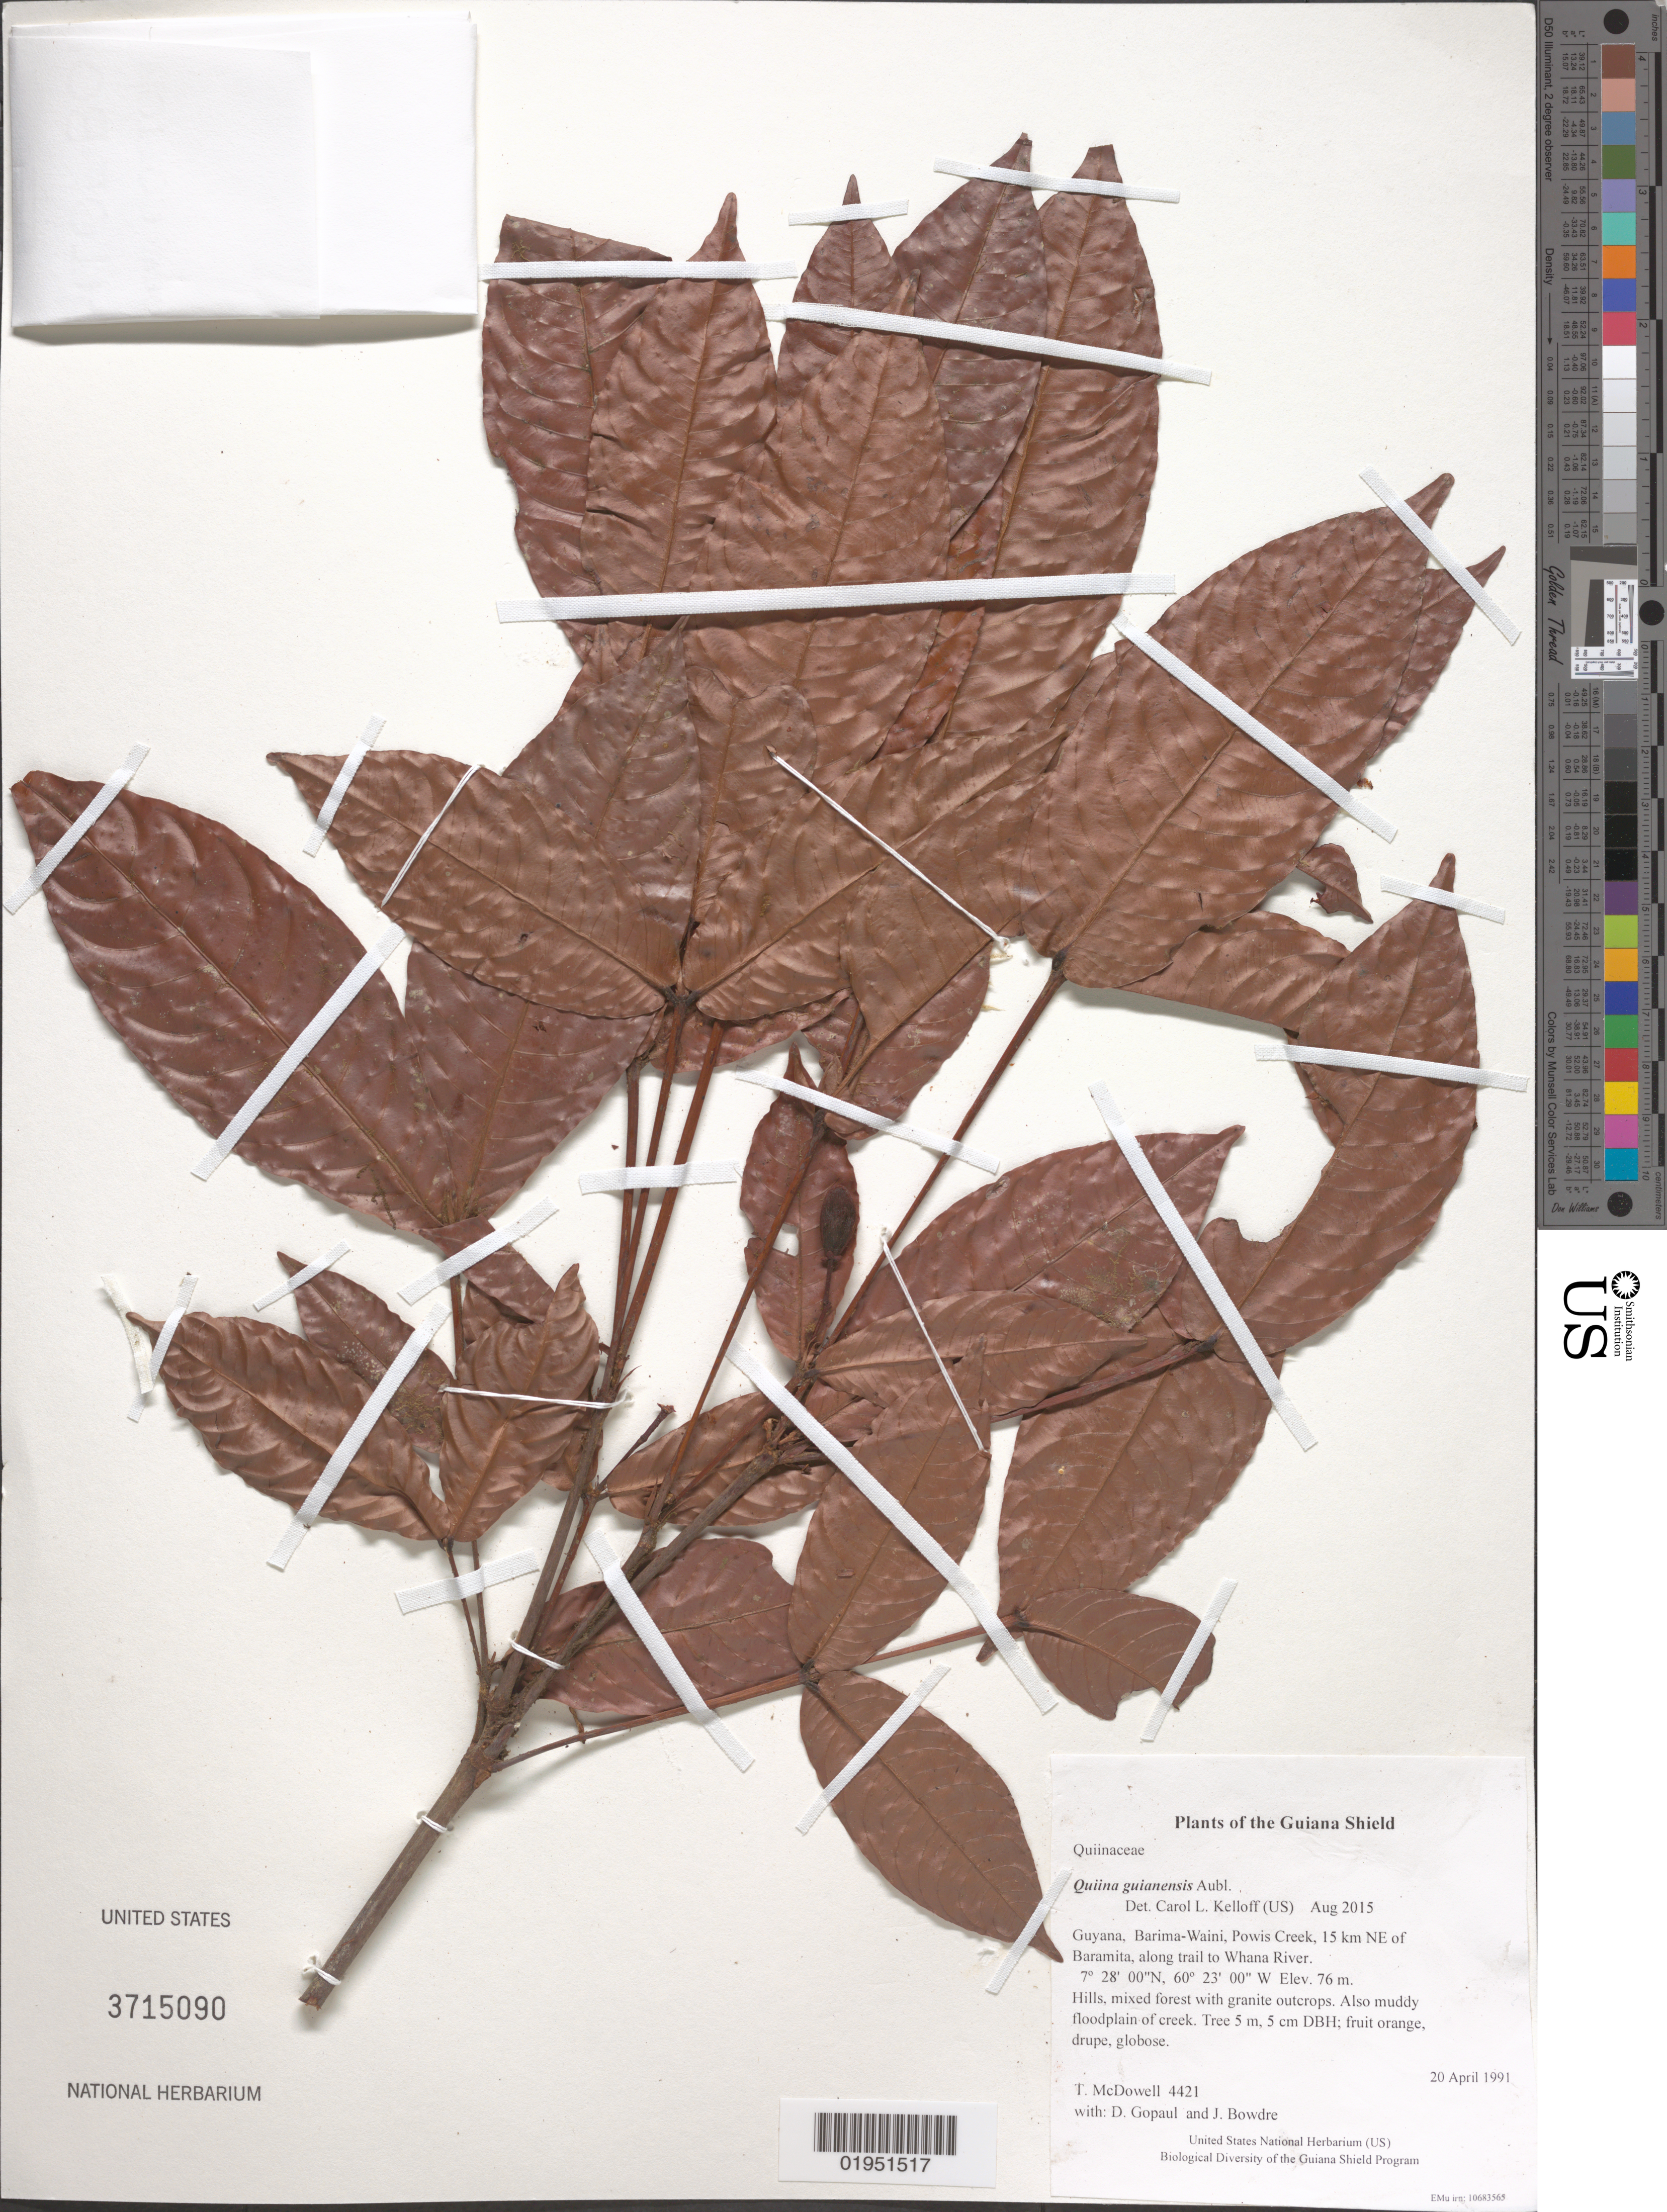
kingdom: Plantae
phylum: Tracheophyta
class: Magnoliopsida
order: Malpighiales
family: Quiinaceae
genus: Quiina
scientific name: Quiina guianensis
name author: Aubl.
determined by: Kelloff, Carol L., (US), Smithsonian Institution - National Museum of Natural History (UNITED STATES)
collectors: T. McDowell, D. Gopaul & J. Bowdre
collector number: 4421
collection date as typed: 20 April 1991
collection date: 1991-04-20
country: Guyana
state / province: Barima-Waini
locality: Powis Creek, 15 km NE of Baramita, along trail to Whana River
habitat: Hills, mixed forest with granite outcrops. Also muddy floodplain of creek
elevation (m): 76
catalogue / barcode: US 3715090